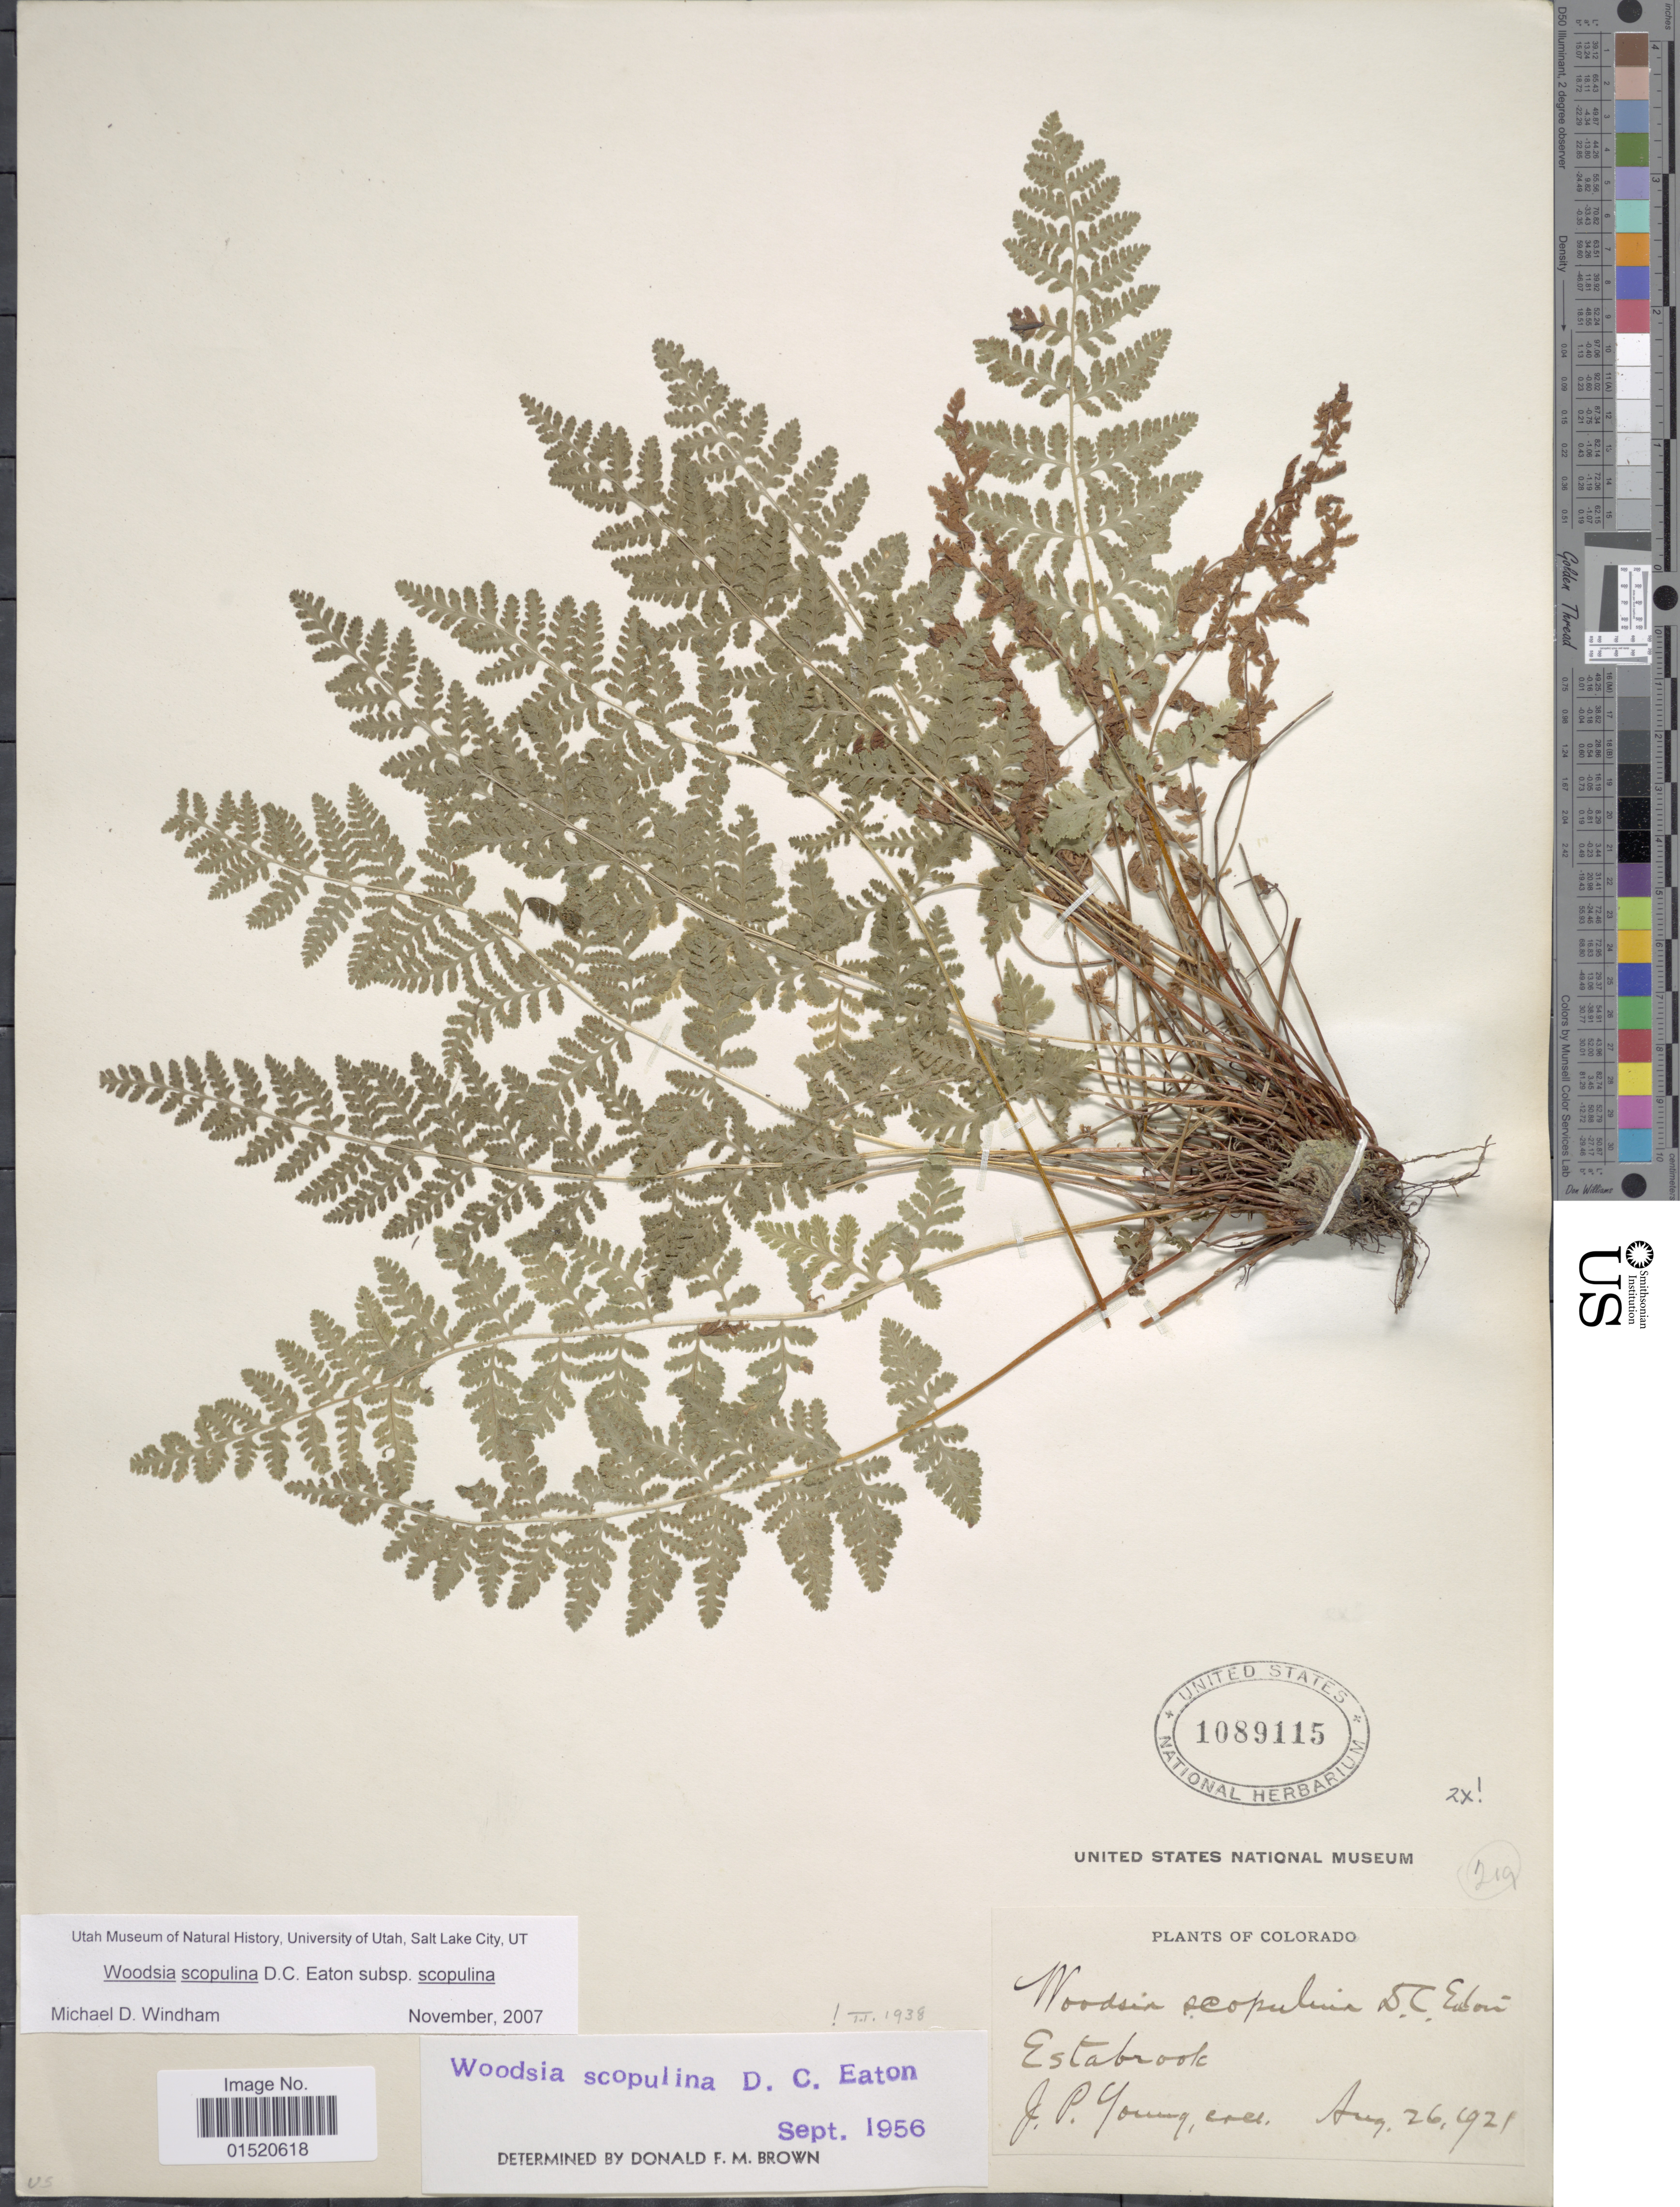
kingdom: Plantae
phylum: Tracheophyta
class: Polypodiopsida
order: Polypodiales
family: Woodsiaceae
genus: Woodsia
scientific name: Woodsia scopulina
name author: D.C. Eaton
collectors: J. P. Young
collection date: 1921-08-26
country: United States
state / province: Colorado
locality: Estabrook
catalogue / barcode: US 1089115